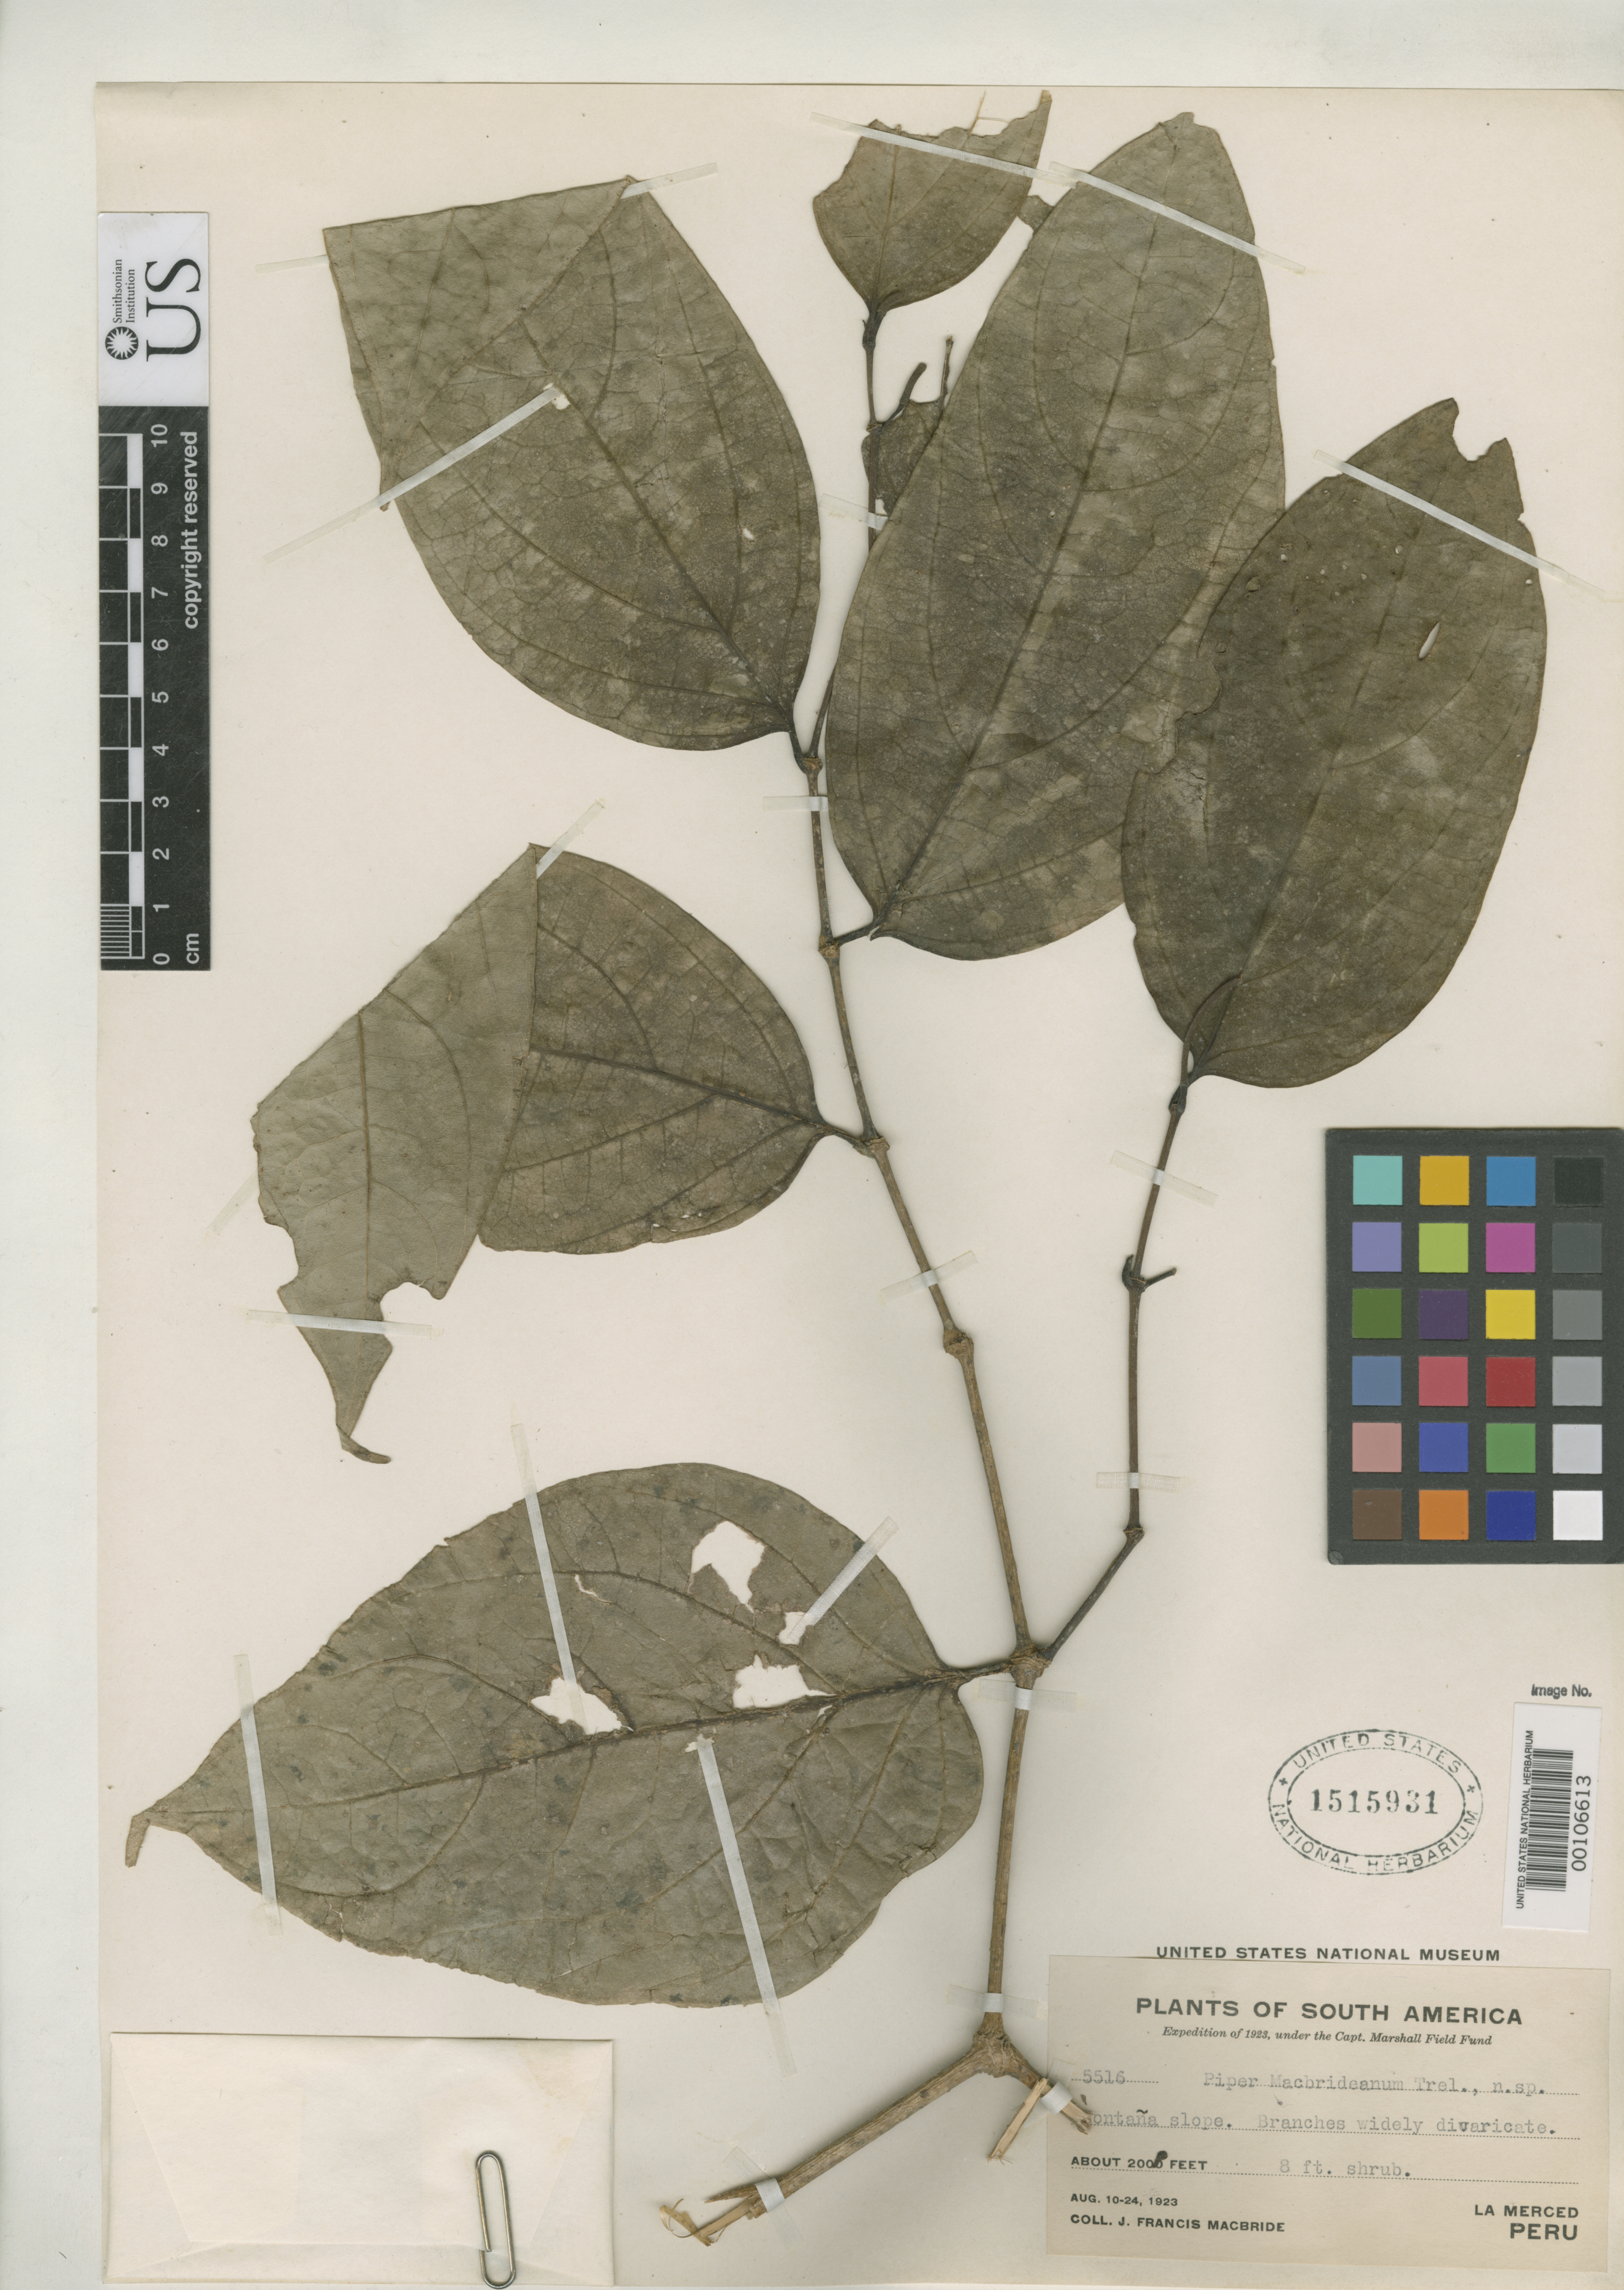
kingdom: Plantae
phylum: Tracheophyta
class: Magnoliopsida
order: Piperales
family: Piperaceae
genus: Piper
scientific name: Piper macbrideanum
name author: Trel. in J.F. Macbr.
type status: Isotype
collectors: J. F. Macbride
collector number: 5516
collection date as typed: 10 Aug 1923 to 24 Aug 1923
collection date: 1923-08-10/1923-08-24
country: Peru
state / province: Junín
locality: La Merced, Montana slope.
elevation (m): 610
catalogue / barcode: US 1515931